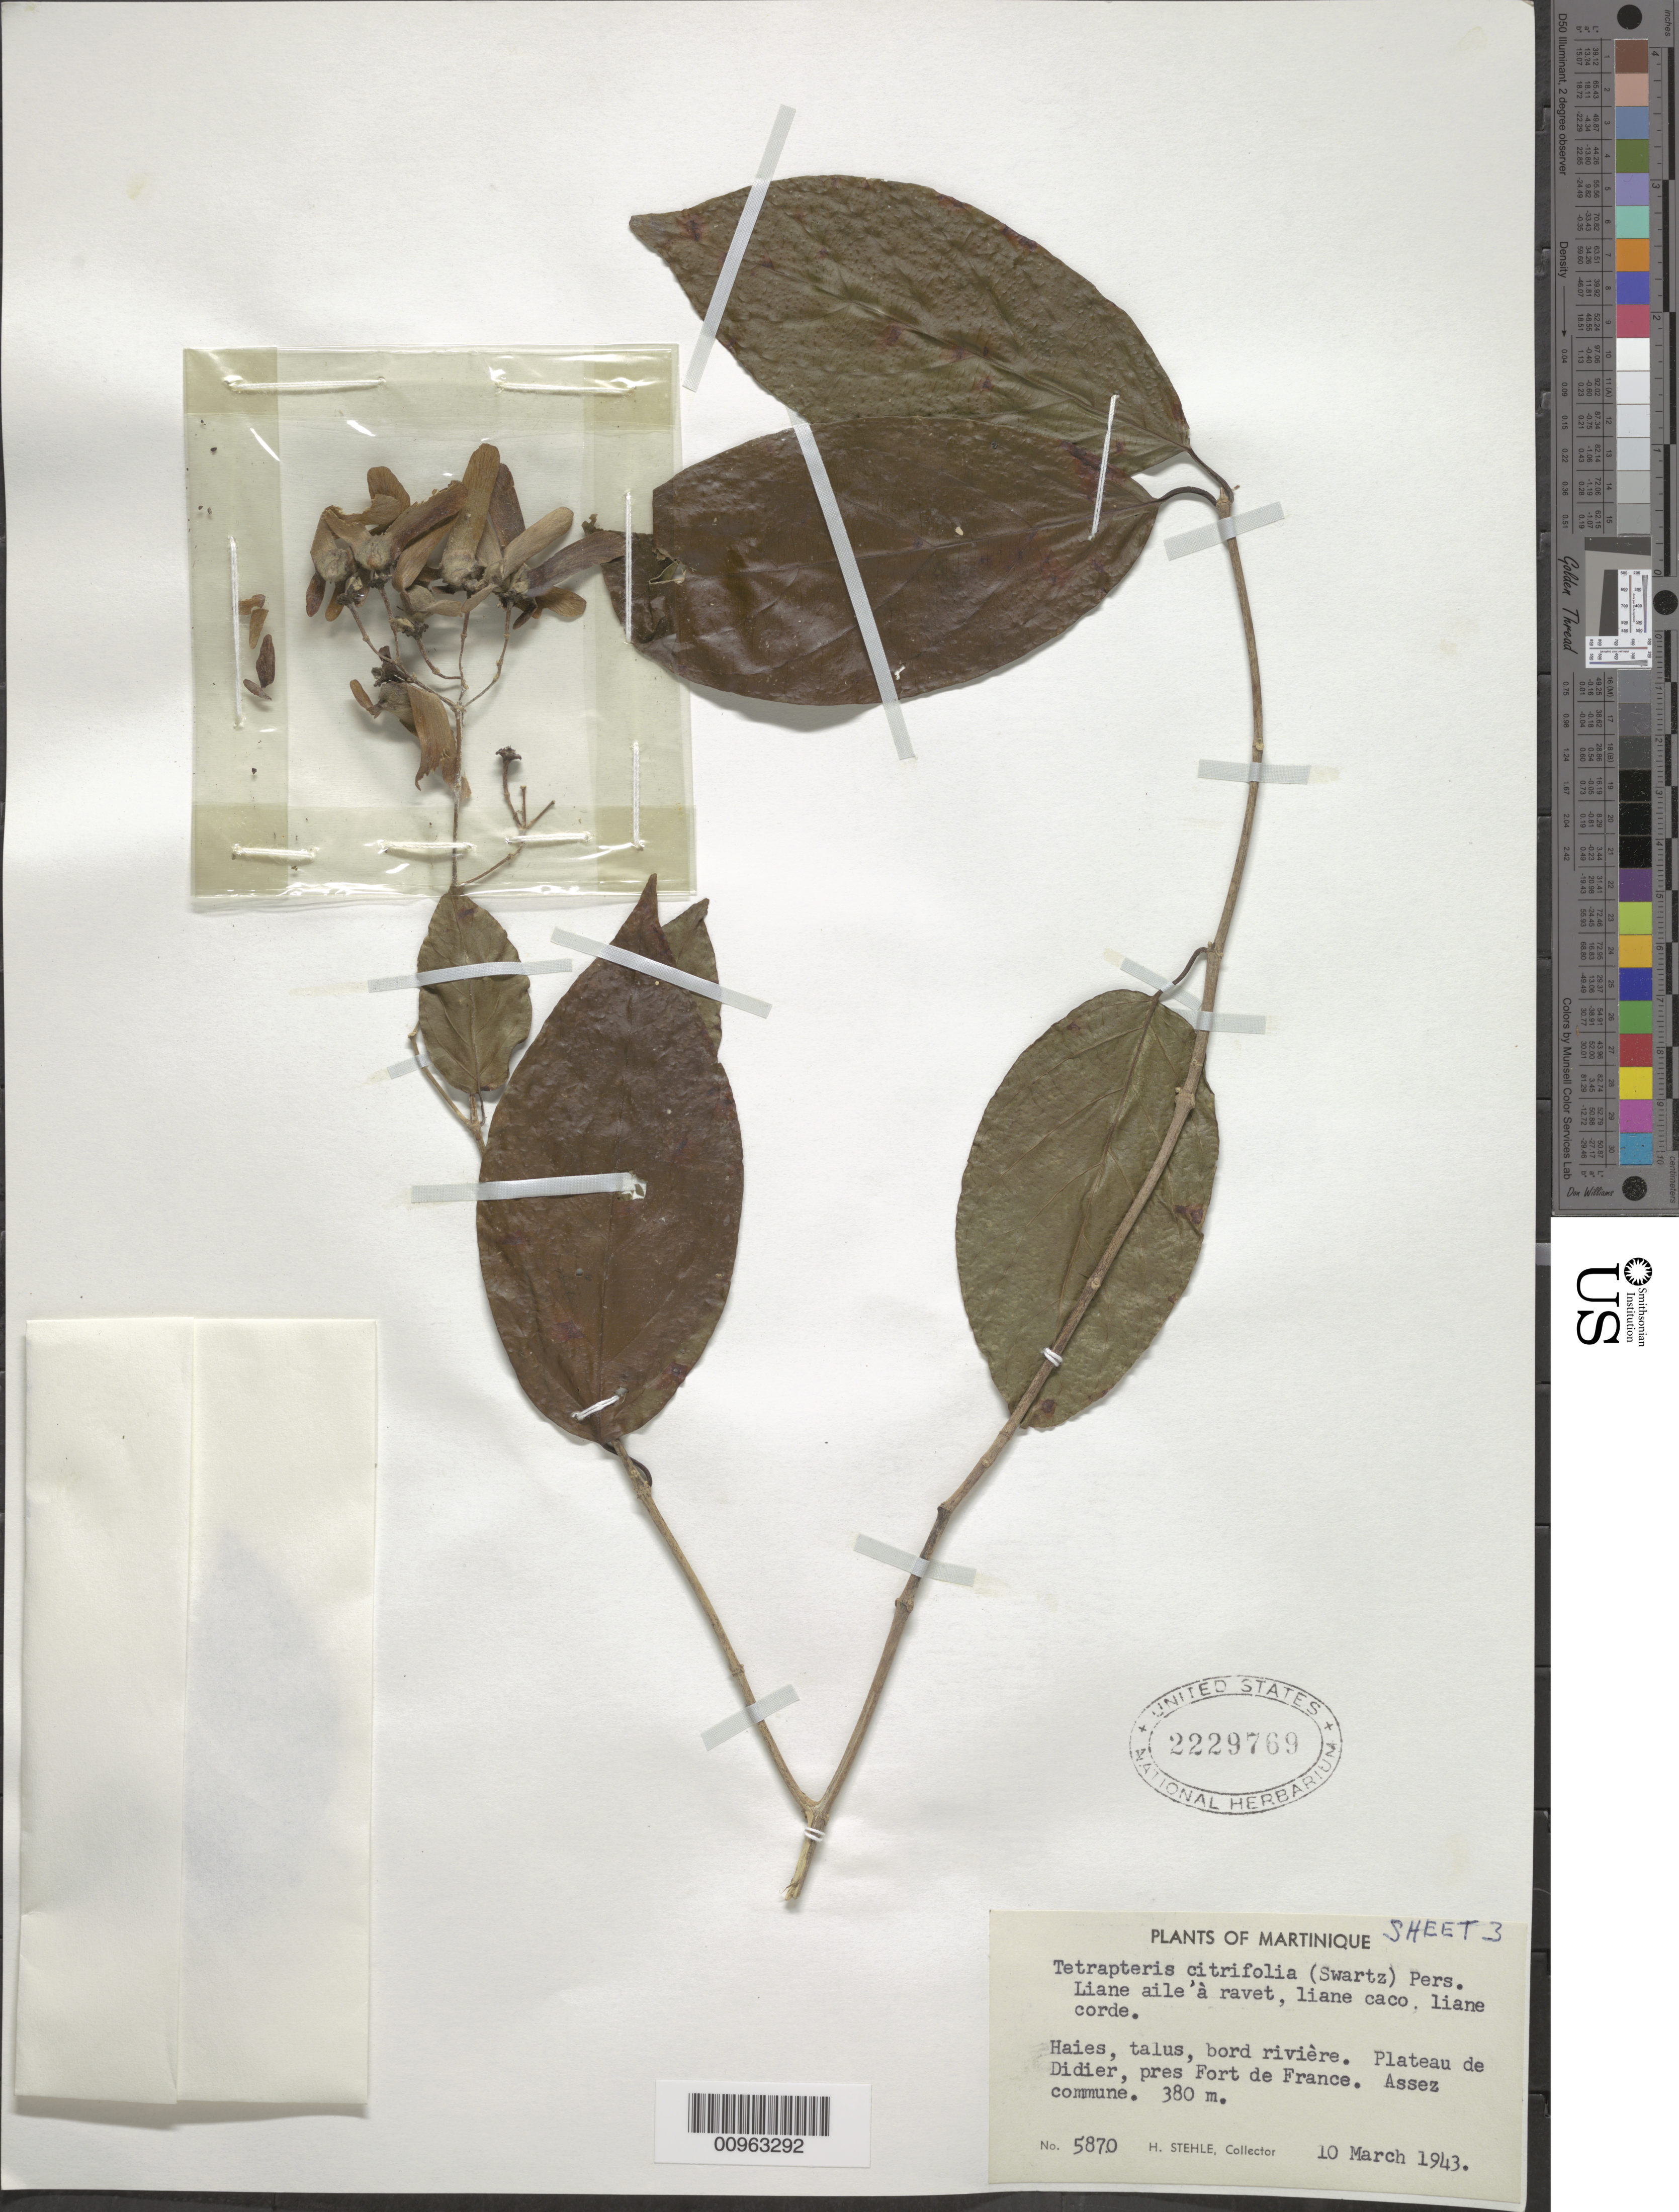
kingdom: Plantae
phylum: Tracheophyta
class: Magnoliopsida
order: Malpighiales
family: Malpighiaceae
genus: Tetrapterys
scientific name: Tetrapterys inaequalis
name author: Cav.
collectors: H. Stehlé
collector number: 5870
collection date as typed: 10 Mar 1943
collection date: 1943-03-10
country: Martinique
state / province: Fort-de-France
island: Martinique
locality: Plateau de Didier, pres Fort de France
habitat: Haies, talus, bord rivière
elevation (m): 380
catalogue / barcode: US 2229769